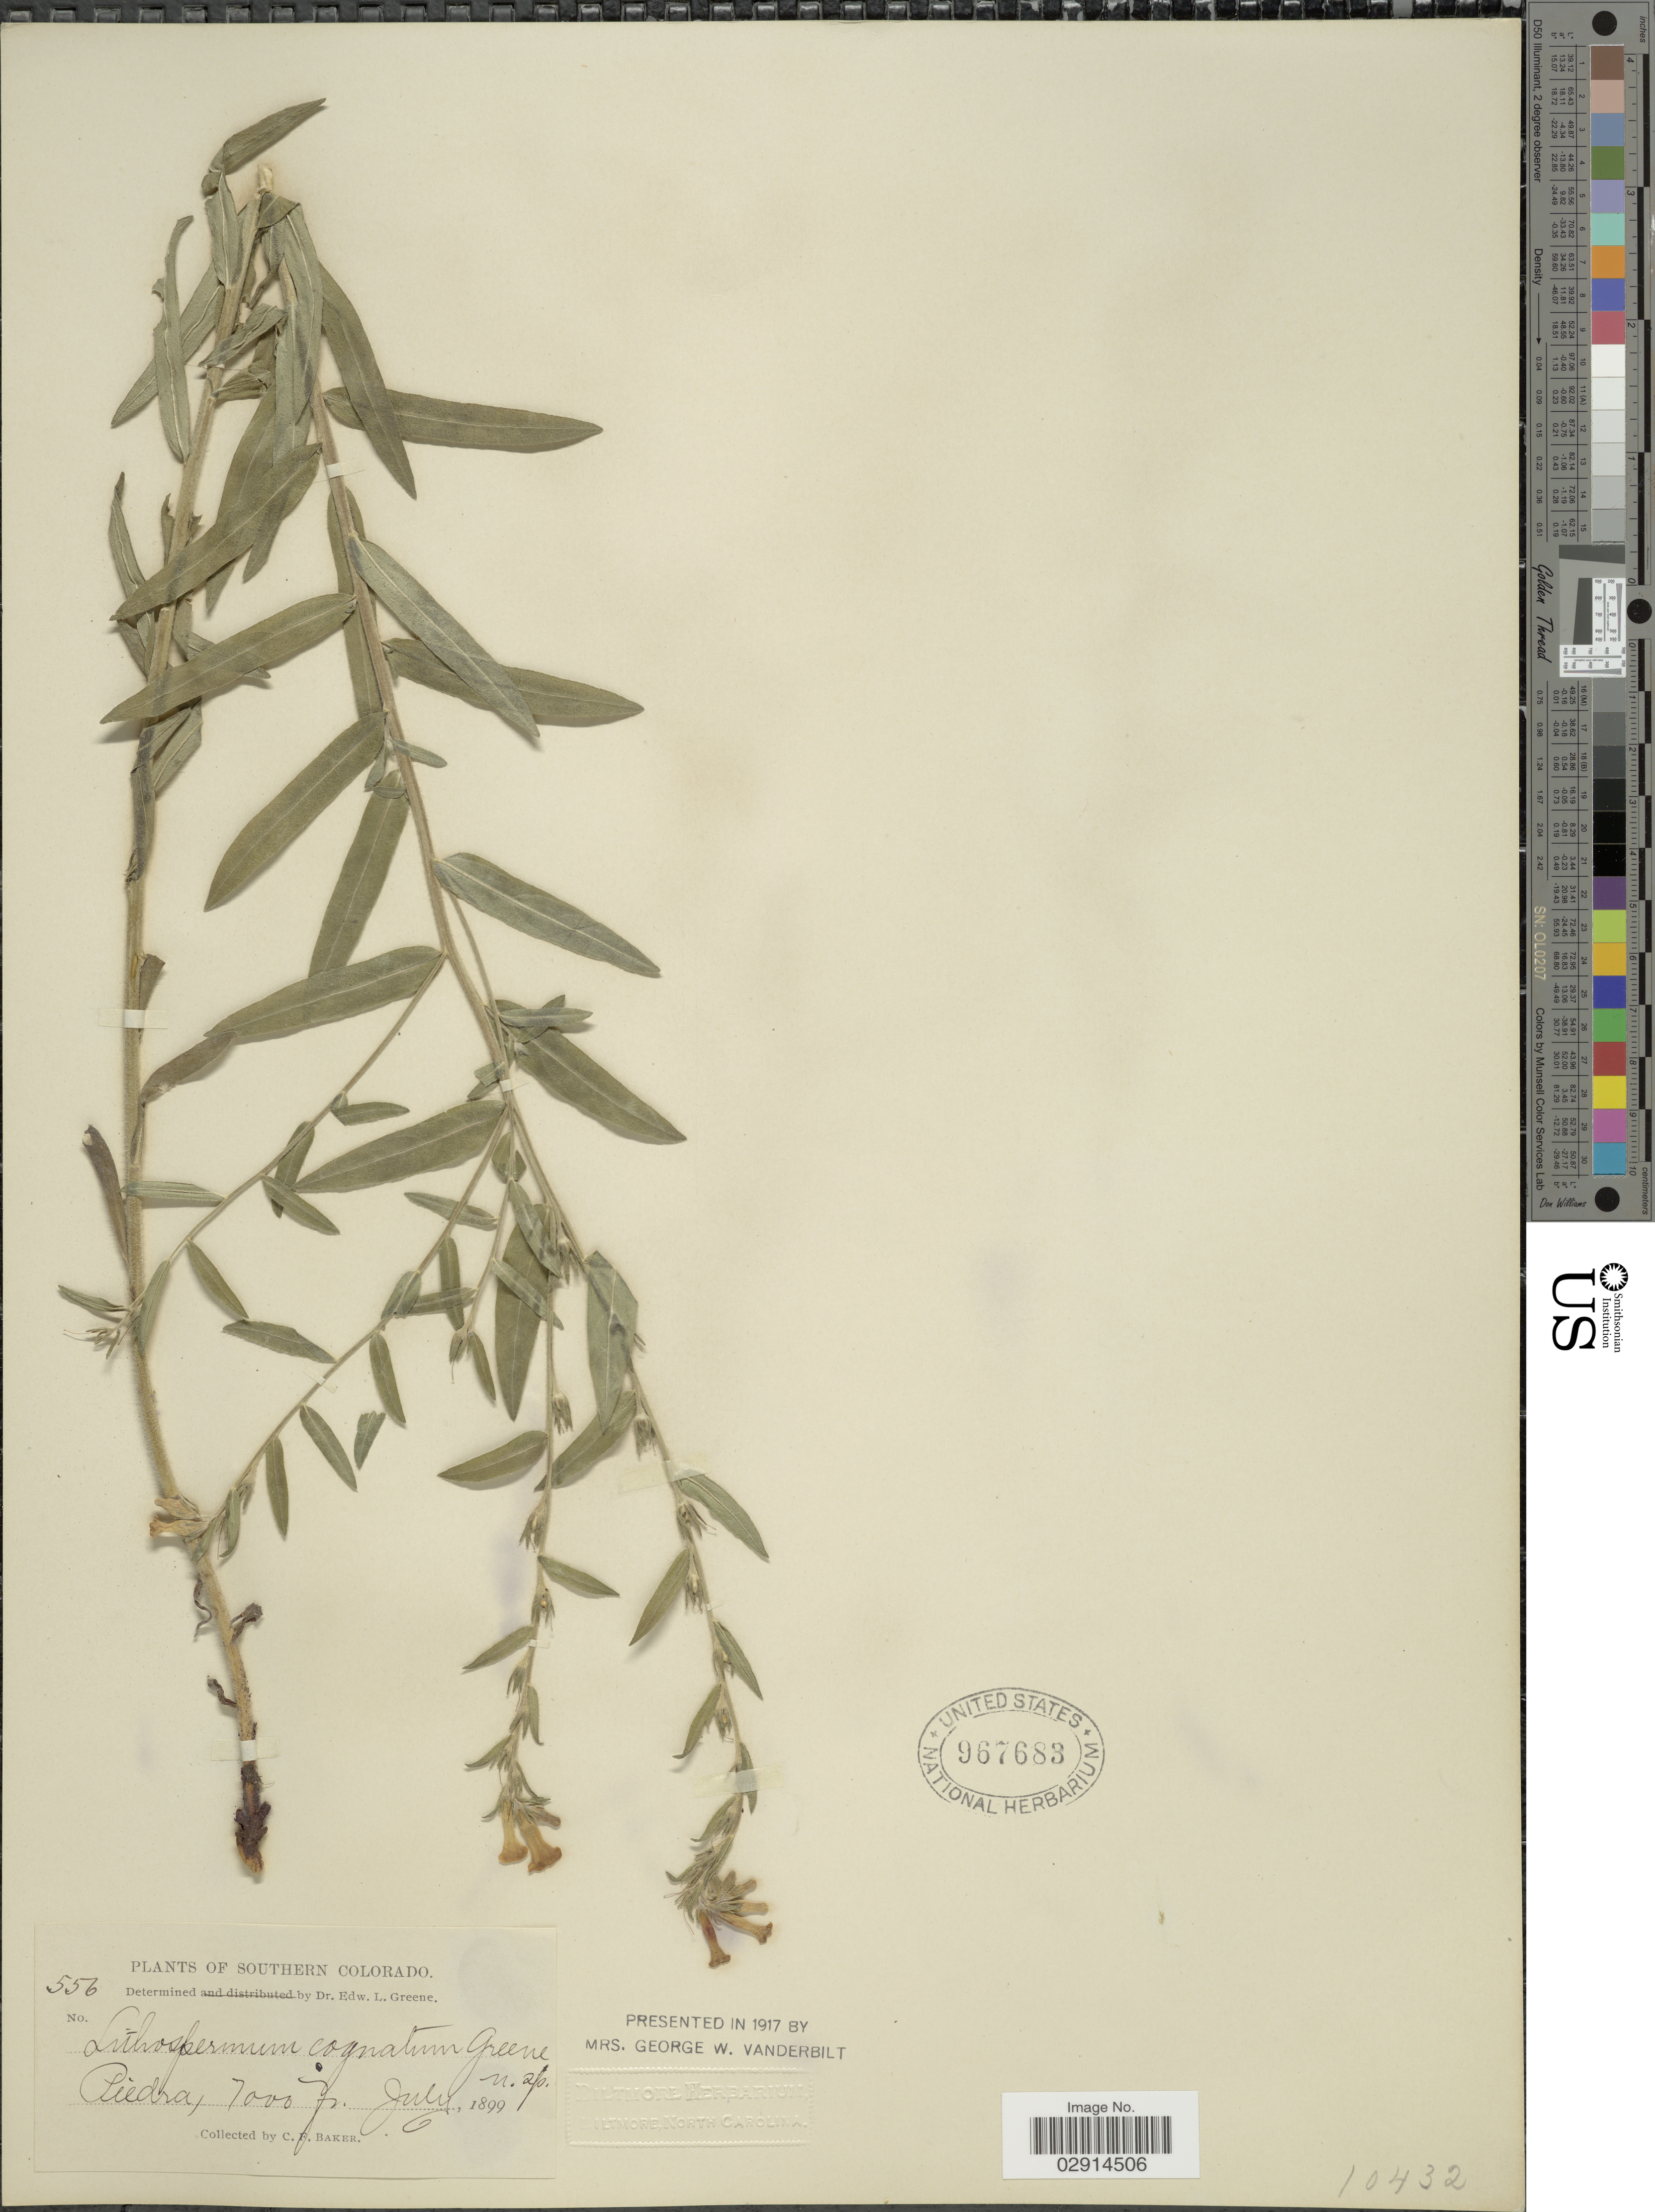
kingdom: Plantae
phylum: Tracheophyta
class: Magnoliopsida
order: Boraginales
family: Boraginaceae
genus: Lithospermum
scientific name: Lithospermum multiflorum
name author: Torr. ex A. Gray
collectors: C. F. Baker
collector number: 556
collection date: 1899-07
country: United States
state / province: Colorado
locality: Southern Colorado. Piedra.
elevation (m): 2134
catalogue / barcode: US 967683